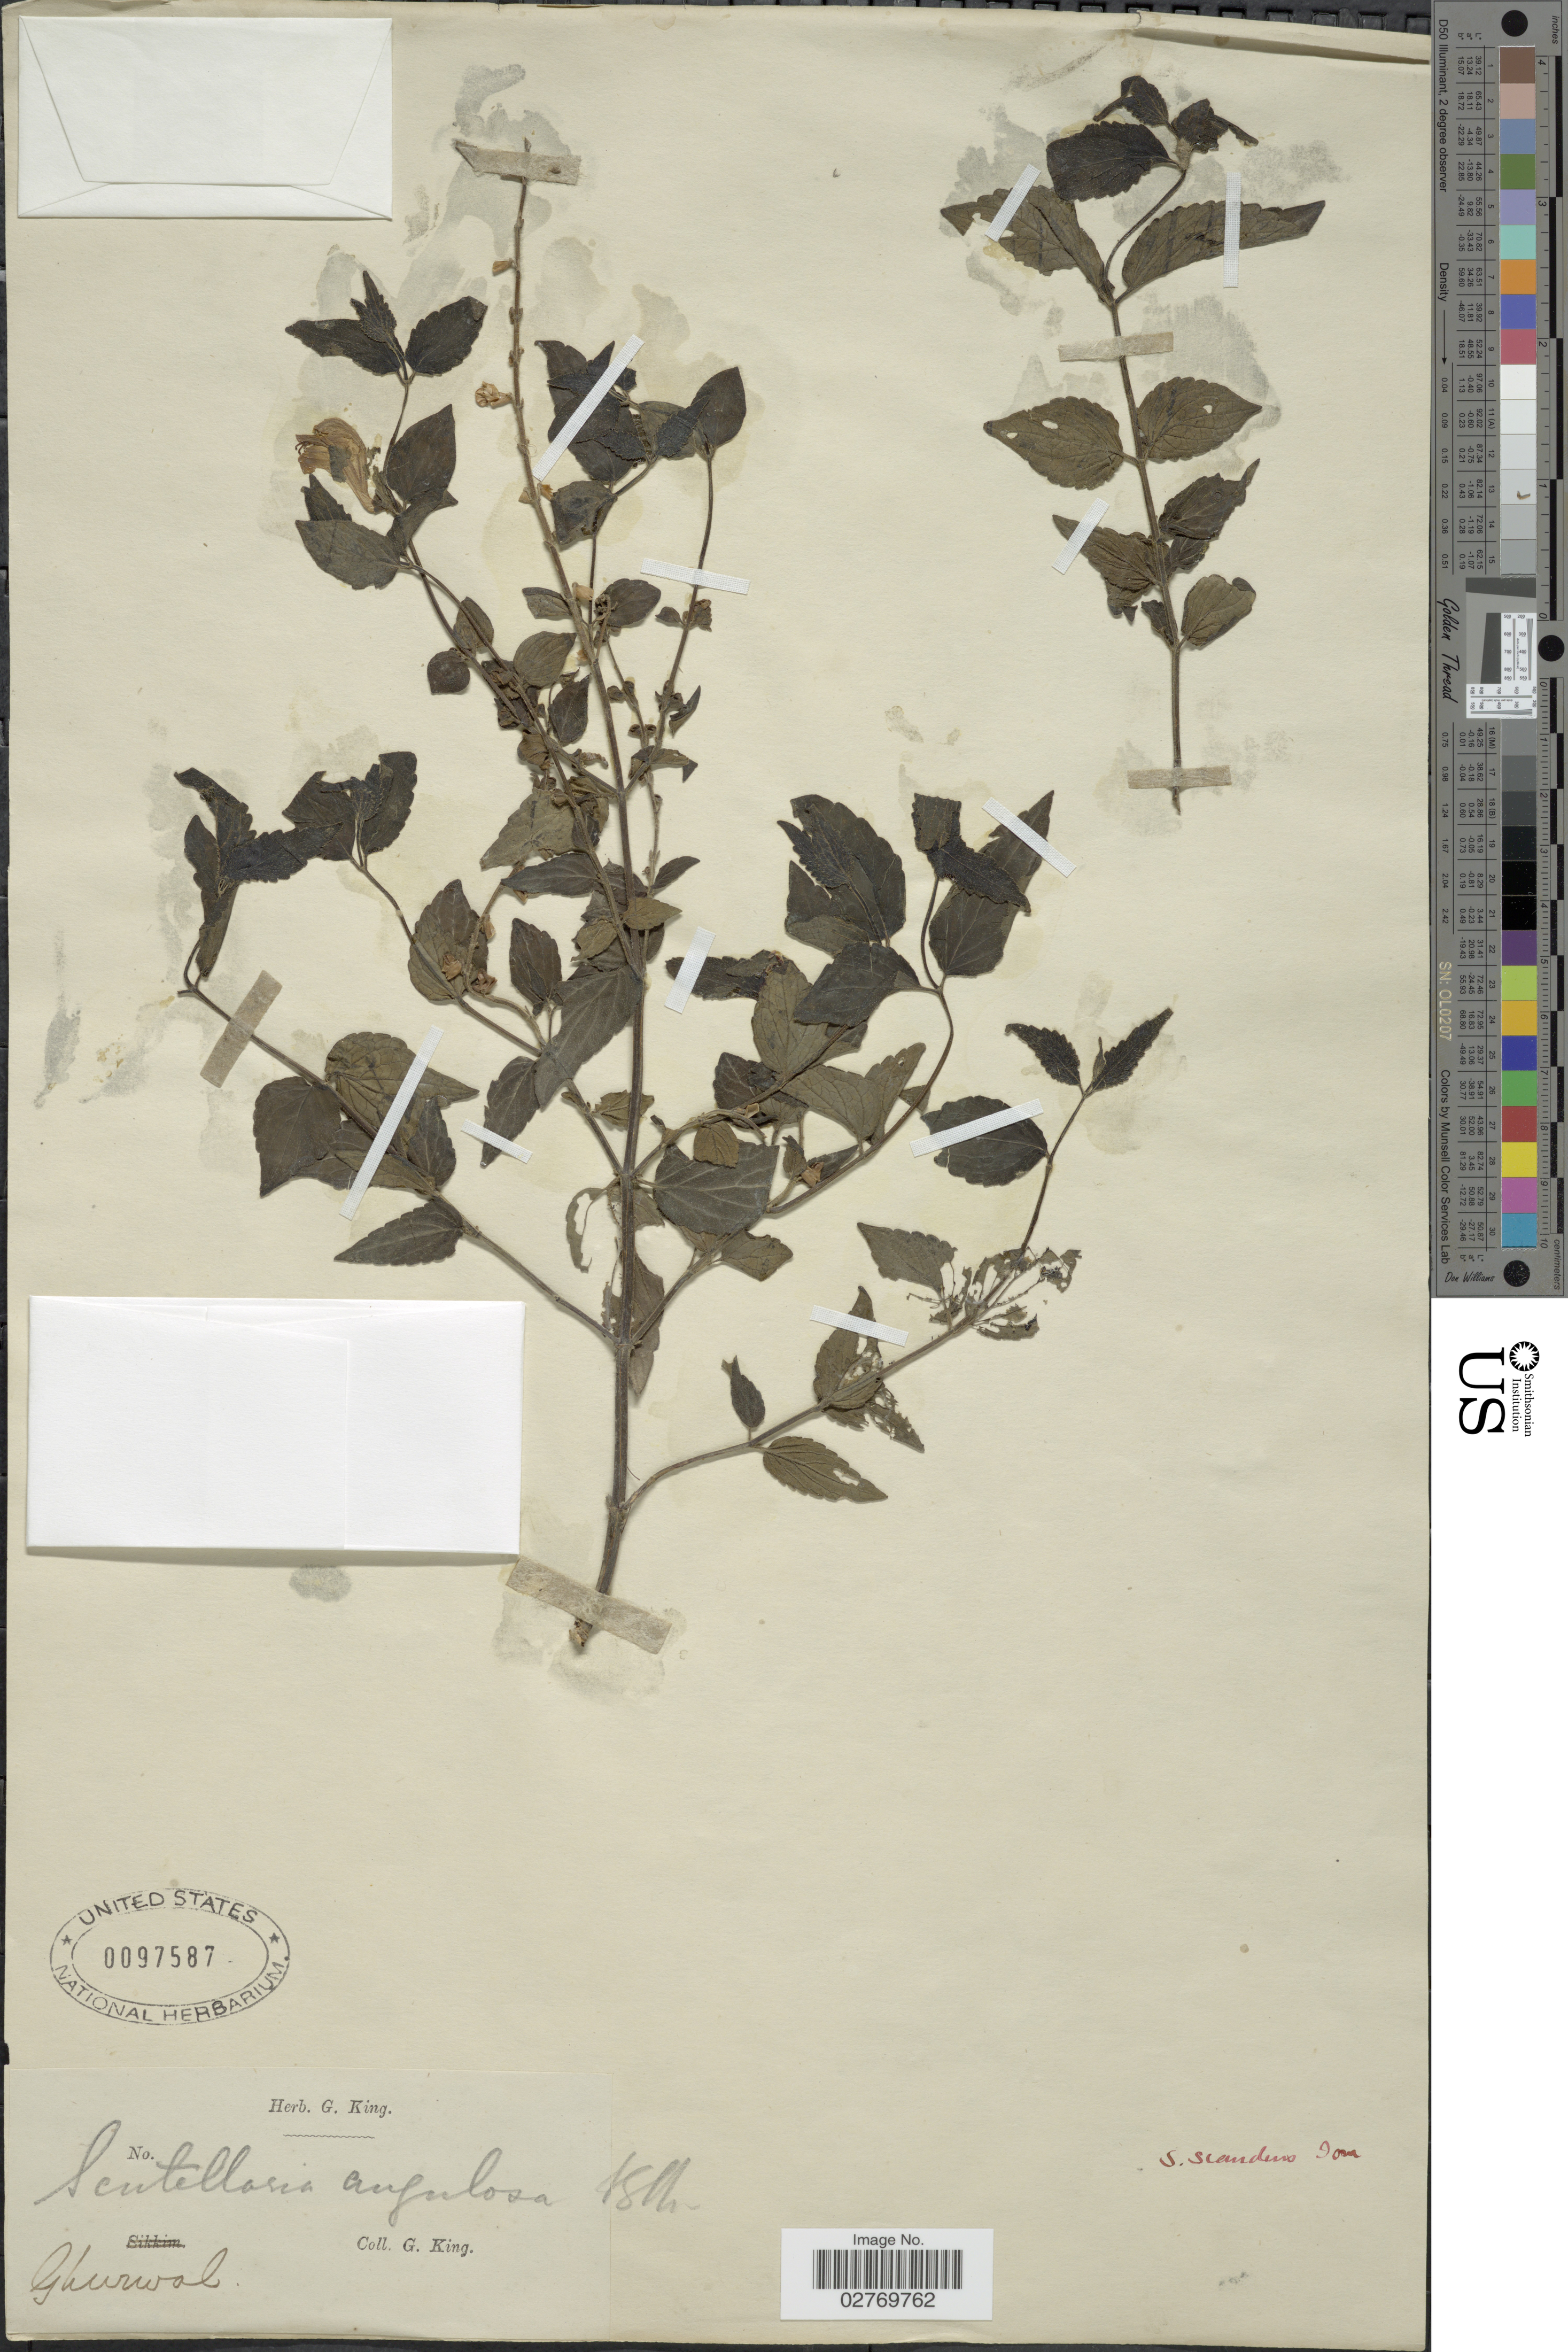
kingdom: Plantae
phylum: Tracheophyta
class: Magnoliopsida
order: Lamiales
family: Lamiaceae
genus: Scutellaria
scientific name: Scutellaria angulosa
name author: Benth.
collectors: G. King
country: India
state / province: Uttarakhand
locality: Ghurwal.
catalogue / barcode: US 97587